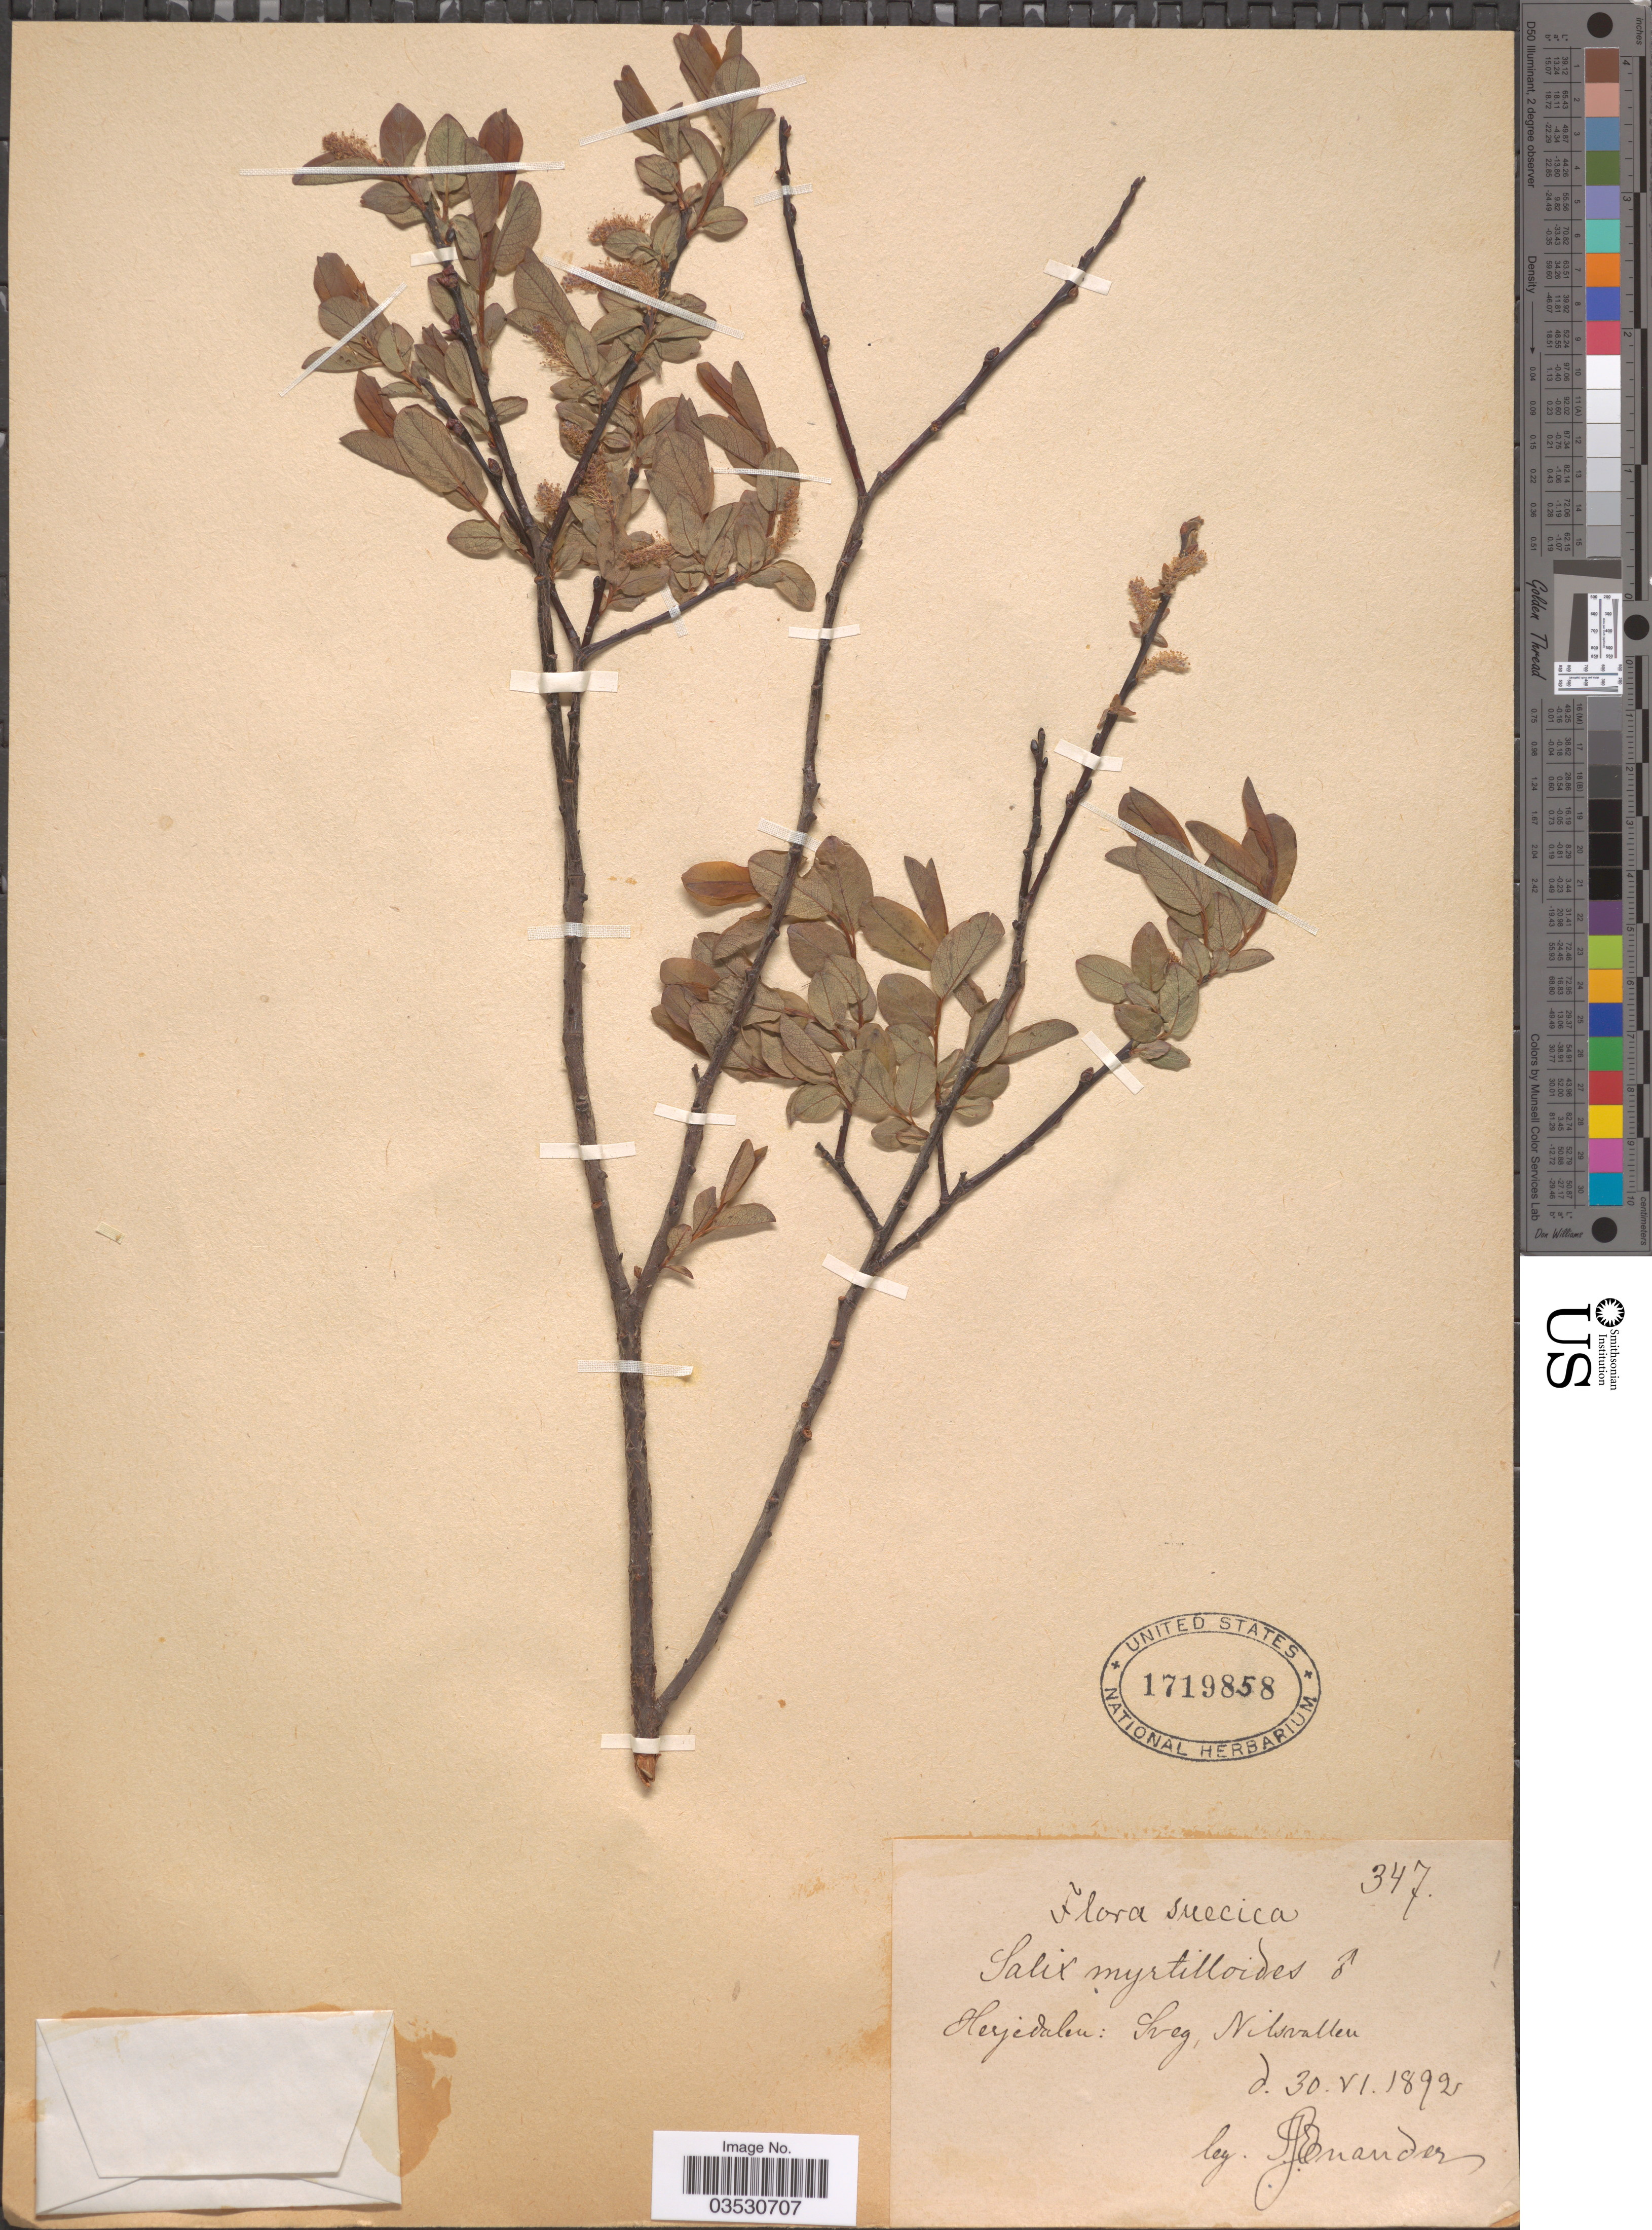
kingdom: Plantae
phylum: Tracheophyta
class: Magnoliopsida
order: Malpighiales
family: Salicaceae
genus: Salix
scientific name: Salix myrtilloides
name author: L.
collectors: S. Enander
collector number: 347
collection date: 1892-06-30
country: Sweden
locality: Suecica. Herjedalen: Sveg, Nilsvallen.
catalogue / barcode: US 1719858